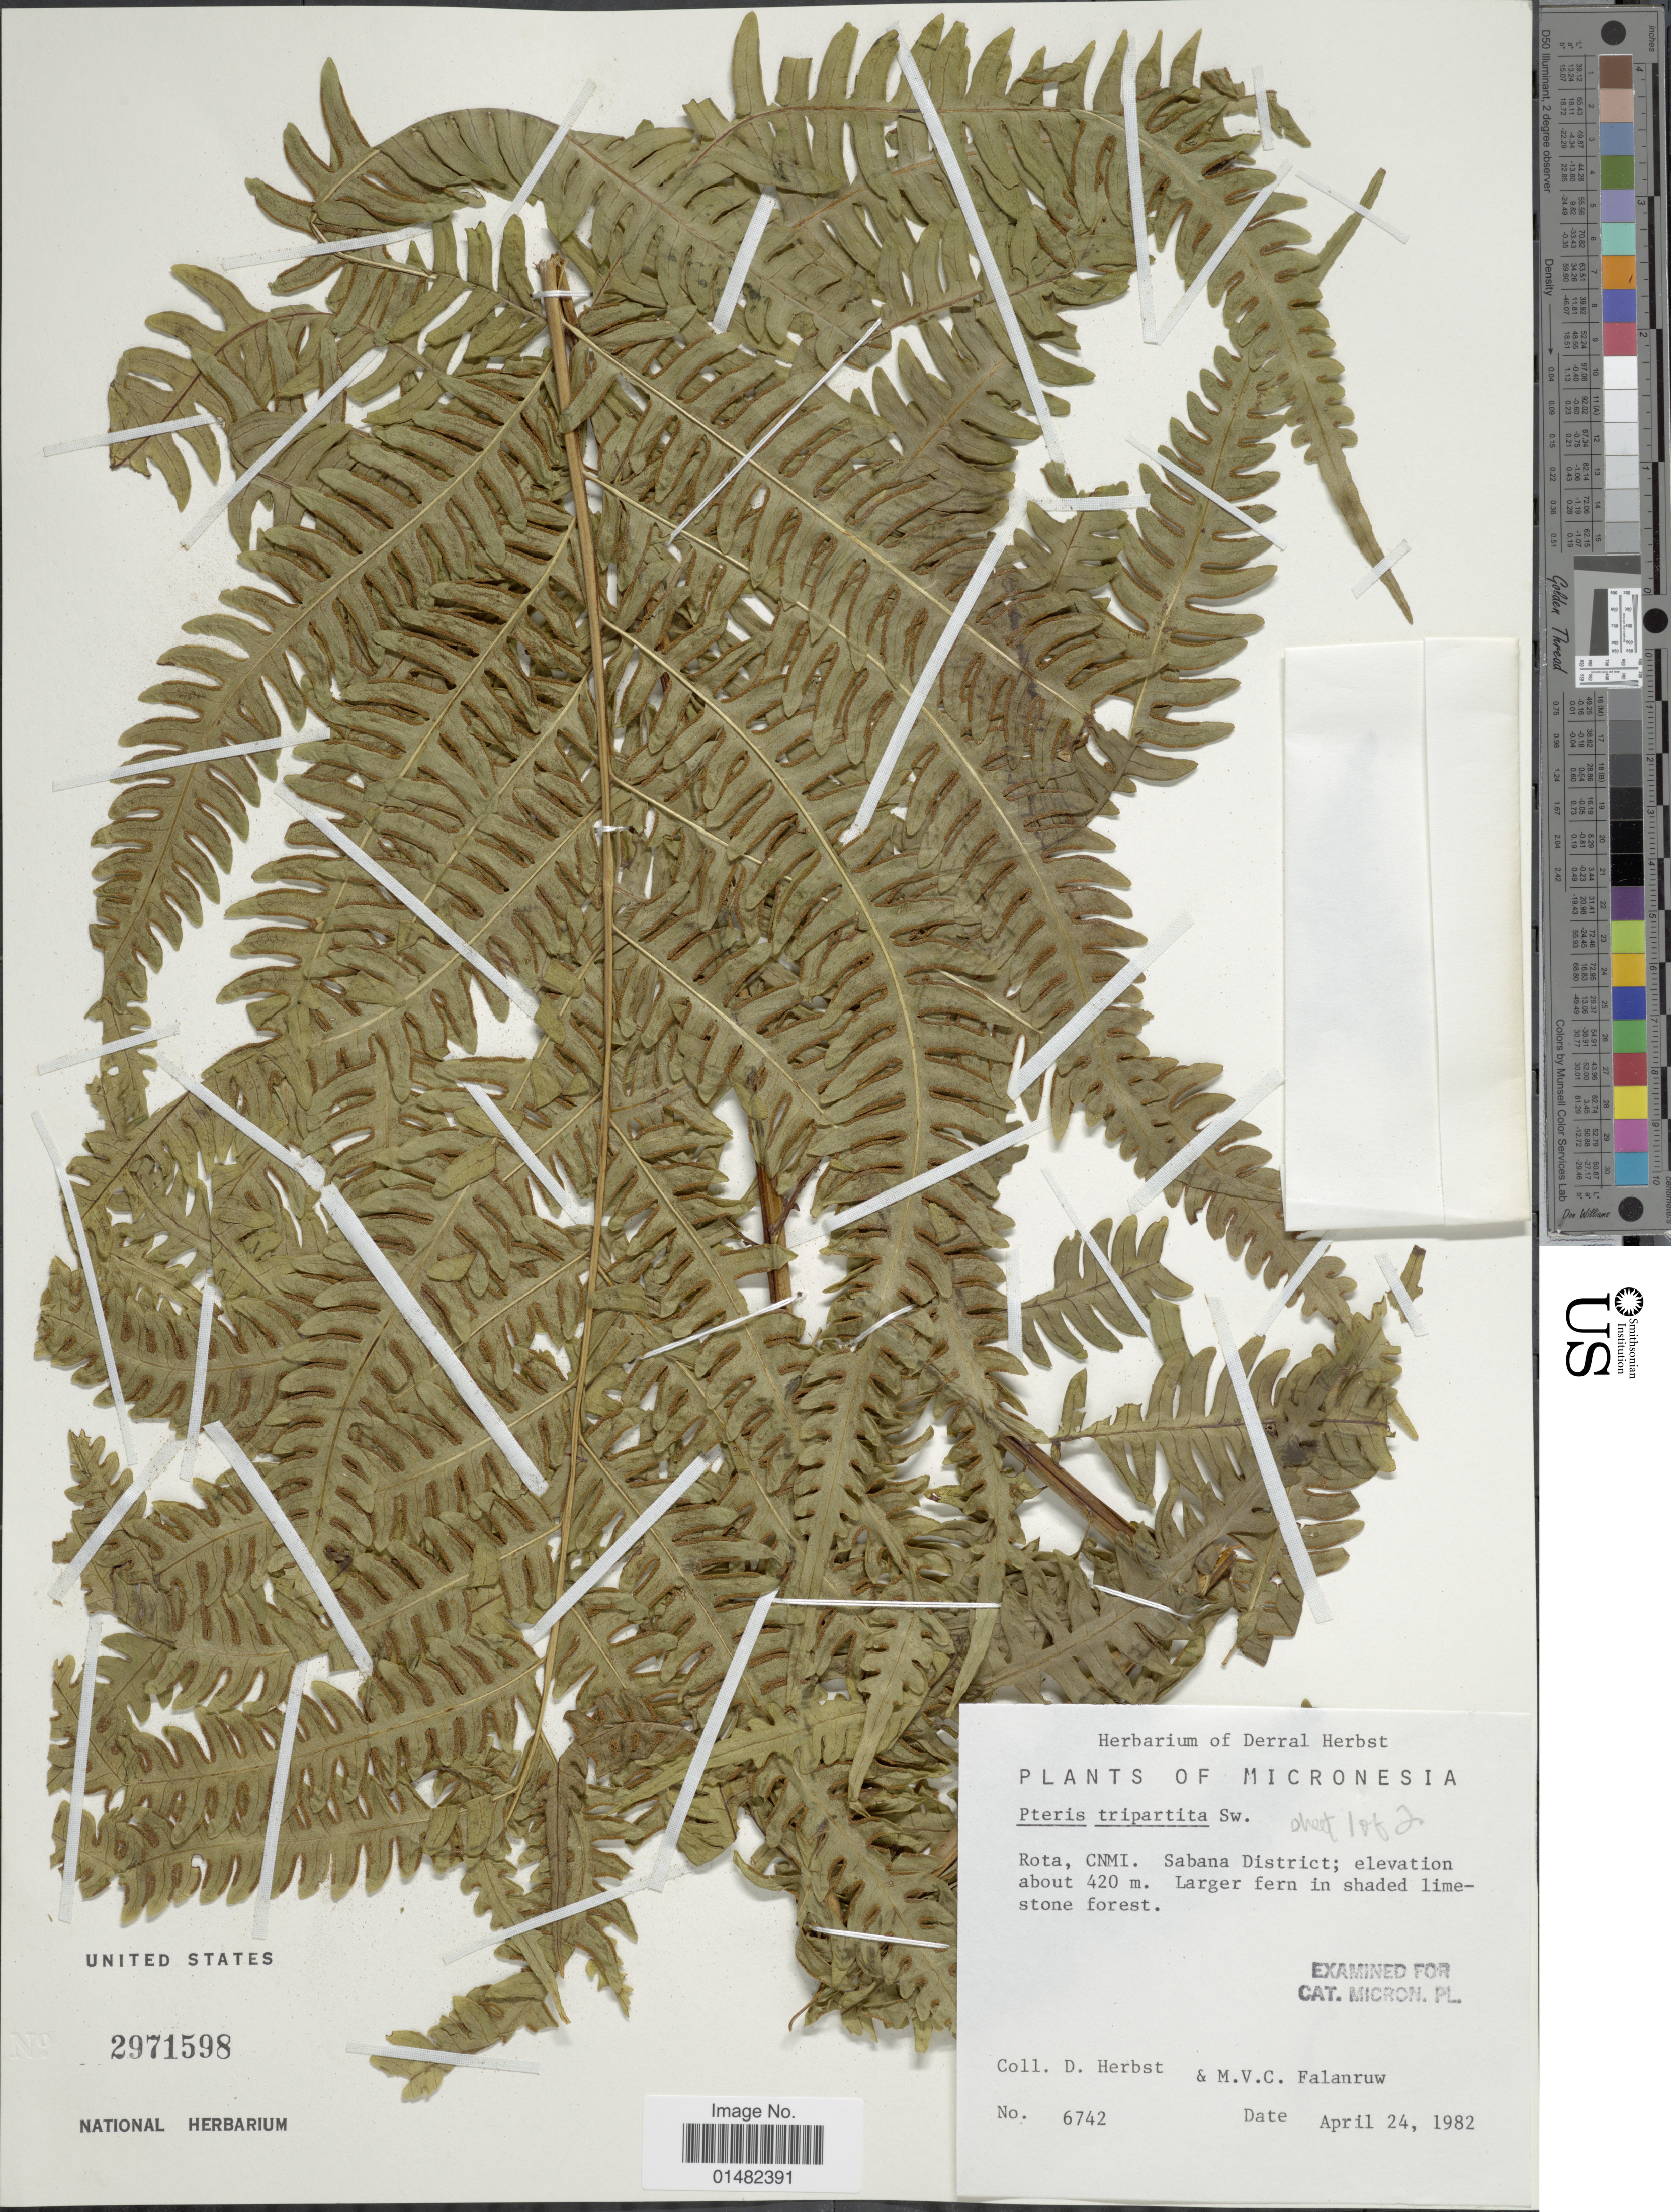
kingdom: Plantae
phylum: Tracheophyta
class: Polypodiopsida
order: Polypodiales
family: Pteridaceae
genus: Pteris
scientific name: Pteris tripartita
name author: Sw.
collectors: D. Herbst & M. V. Falanruw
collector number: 6742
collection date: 1982-04-24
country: Northern Mariana Islands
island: Rota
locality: Rota, CNMI. Sabana District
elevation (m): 420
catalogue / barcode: US 2971598